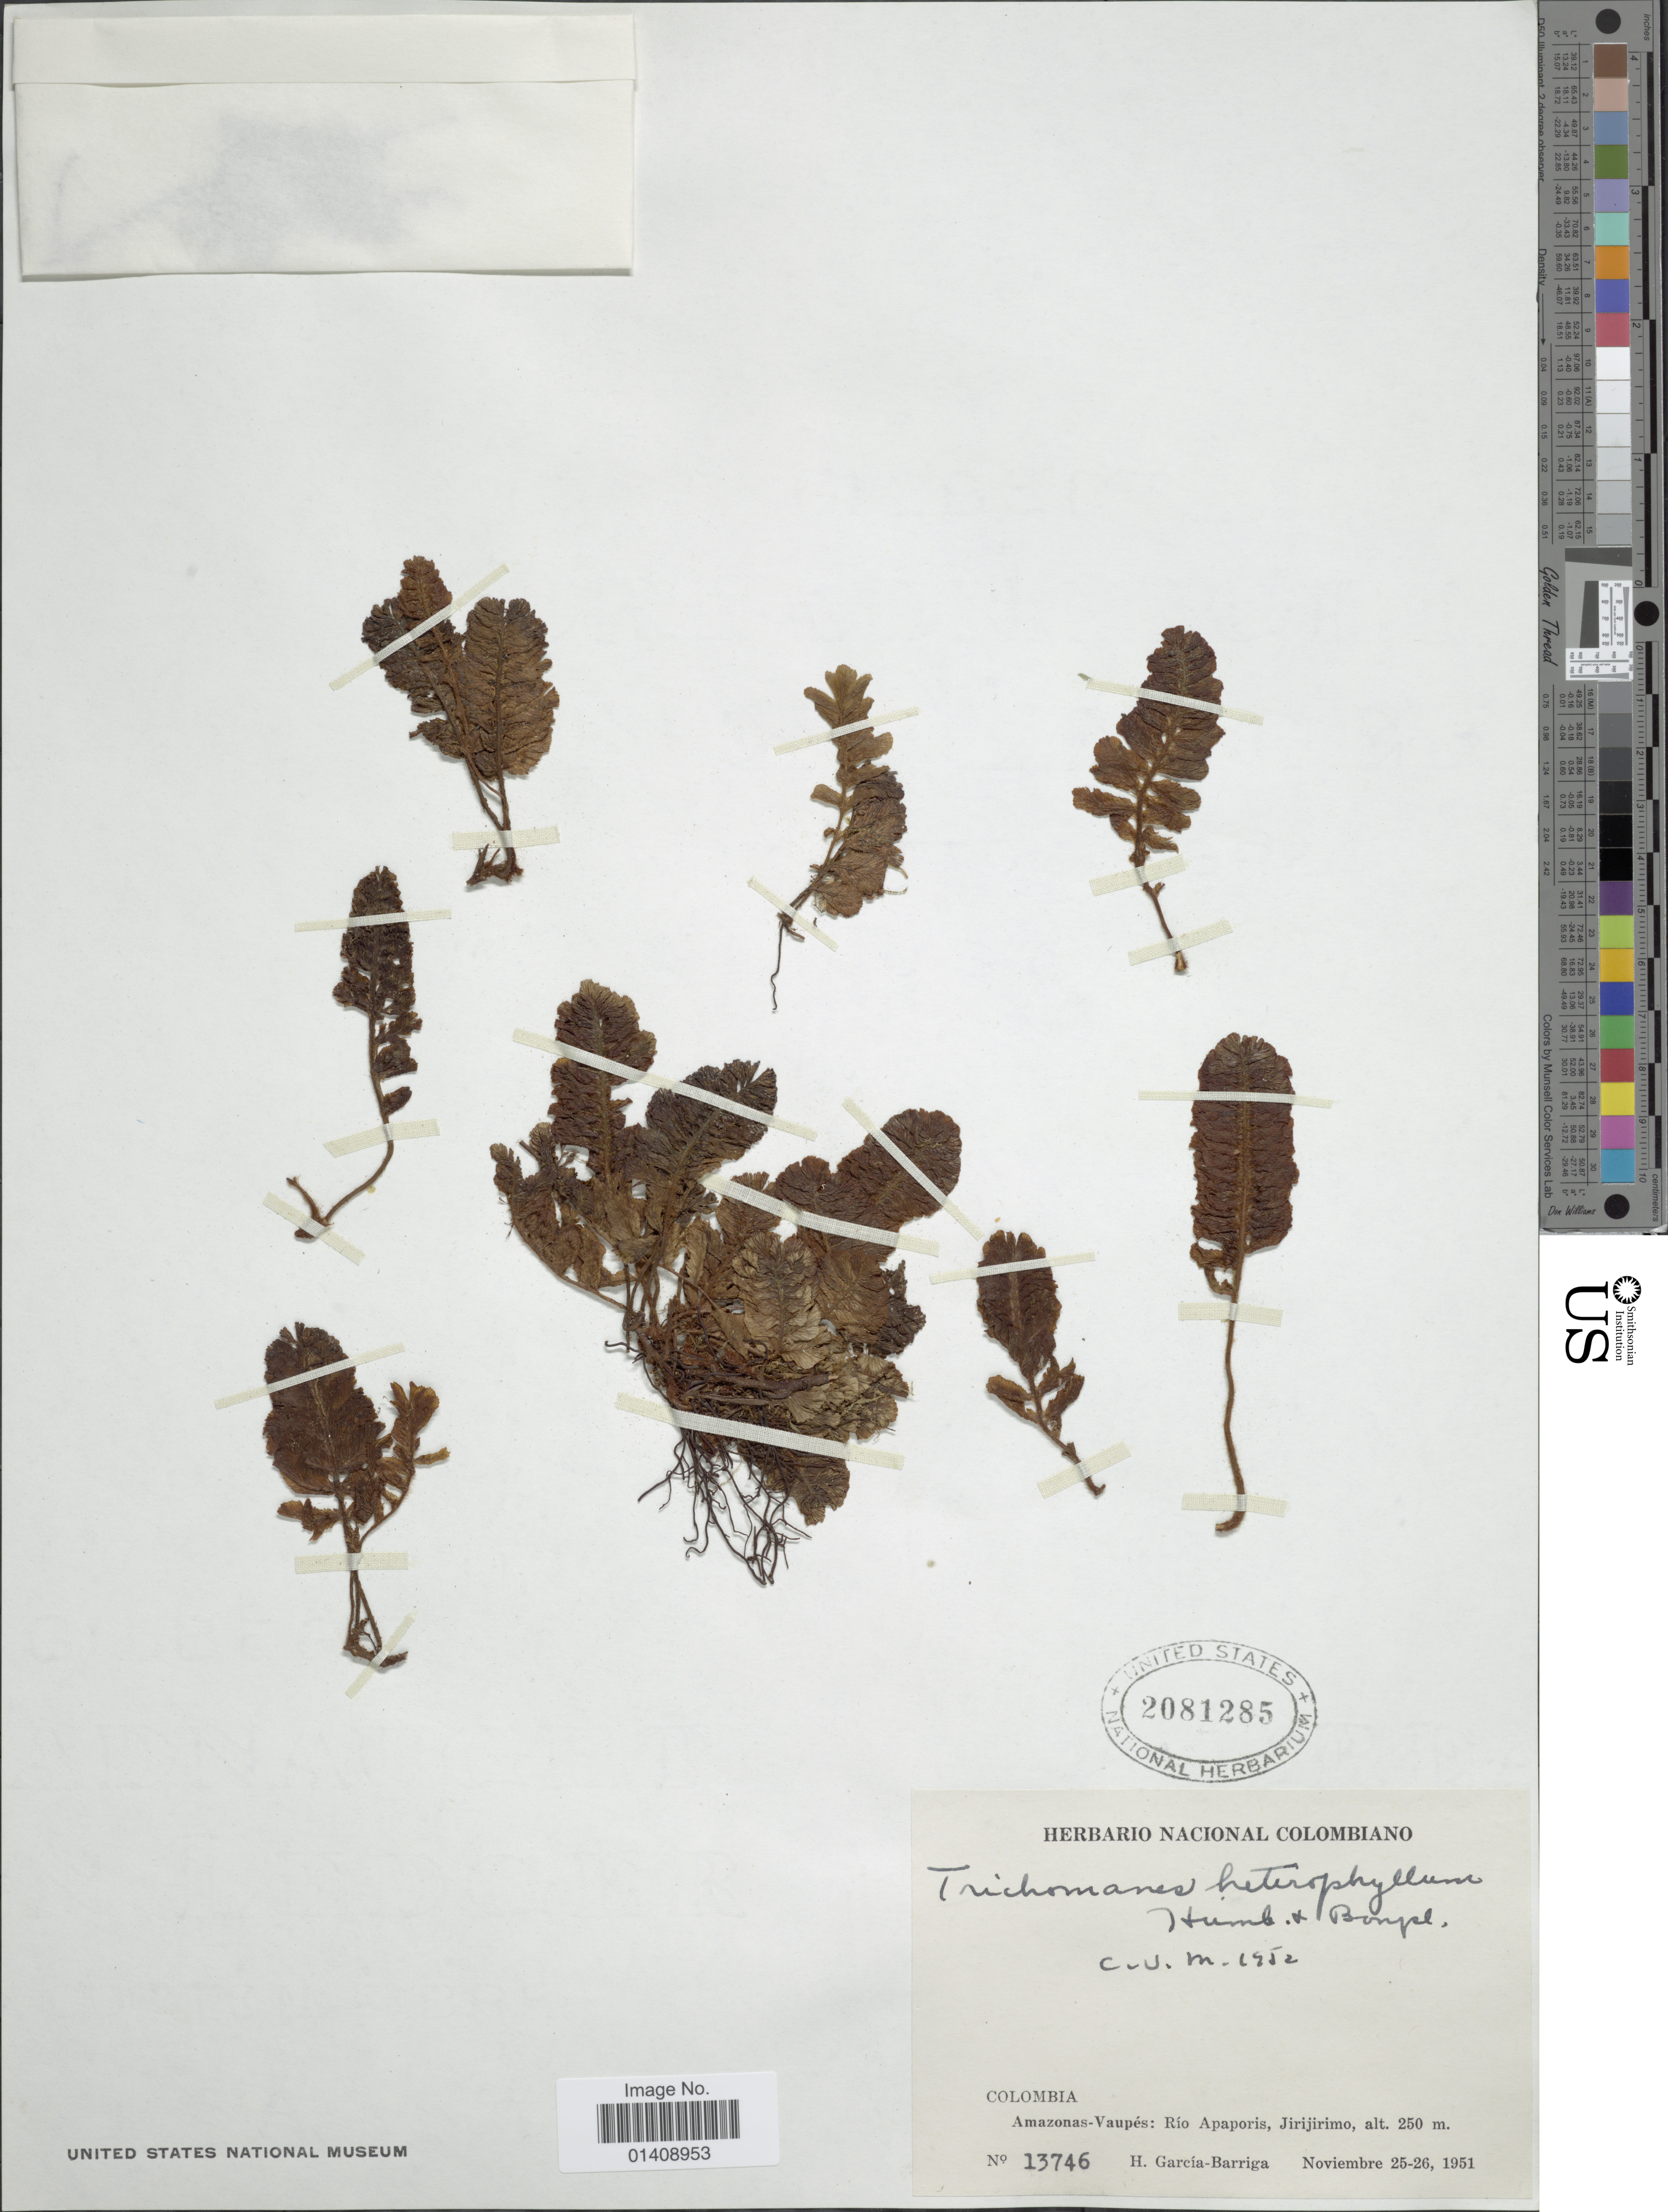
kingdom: Plantae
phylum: Tracheophyta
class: Polypodiopsida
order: Hymenophyllales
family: Hymenophyllaceae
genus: Trichomanes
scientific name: Trichomanes humboldtii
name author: (Bosch) Lellinger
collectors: H. García Barriga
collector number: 13746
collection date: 1951-11-25/1951-11-26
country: Colombia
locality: Amazonas-Vaupés: Rio Apaporis, Jirijirimo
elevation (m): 250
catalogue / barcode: US 2081285